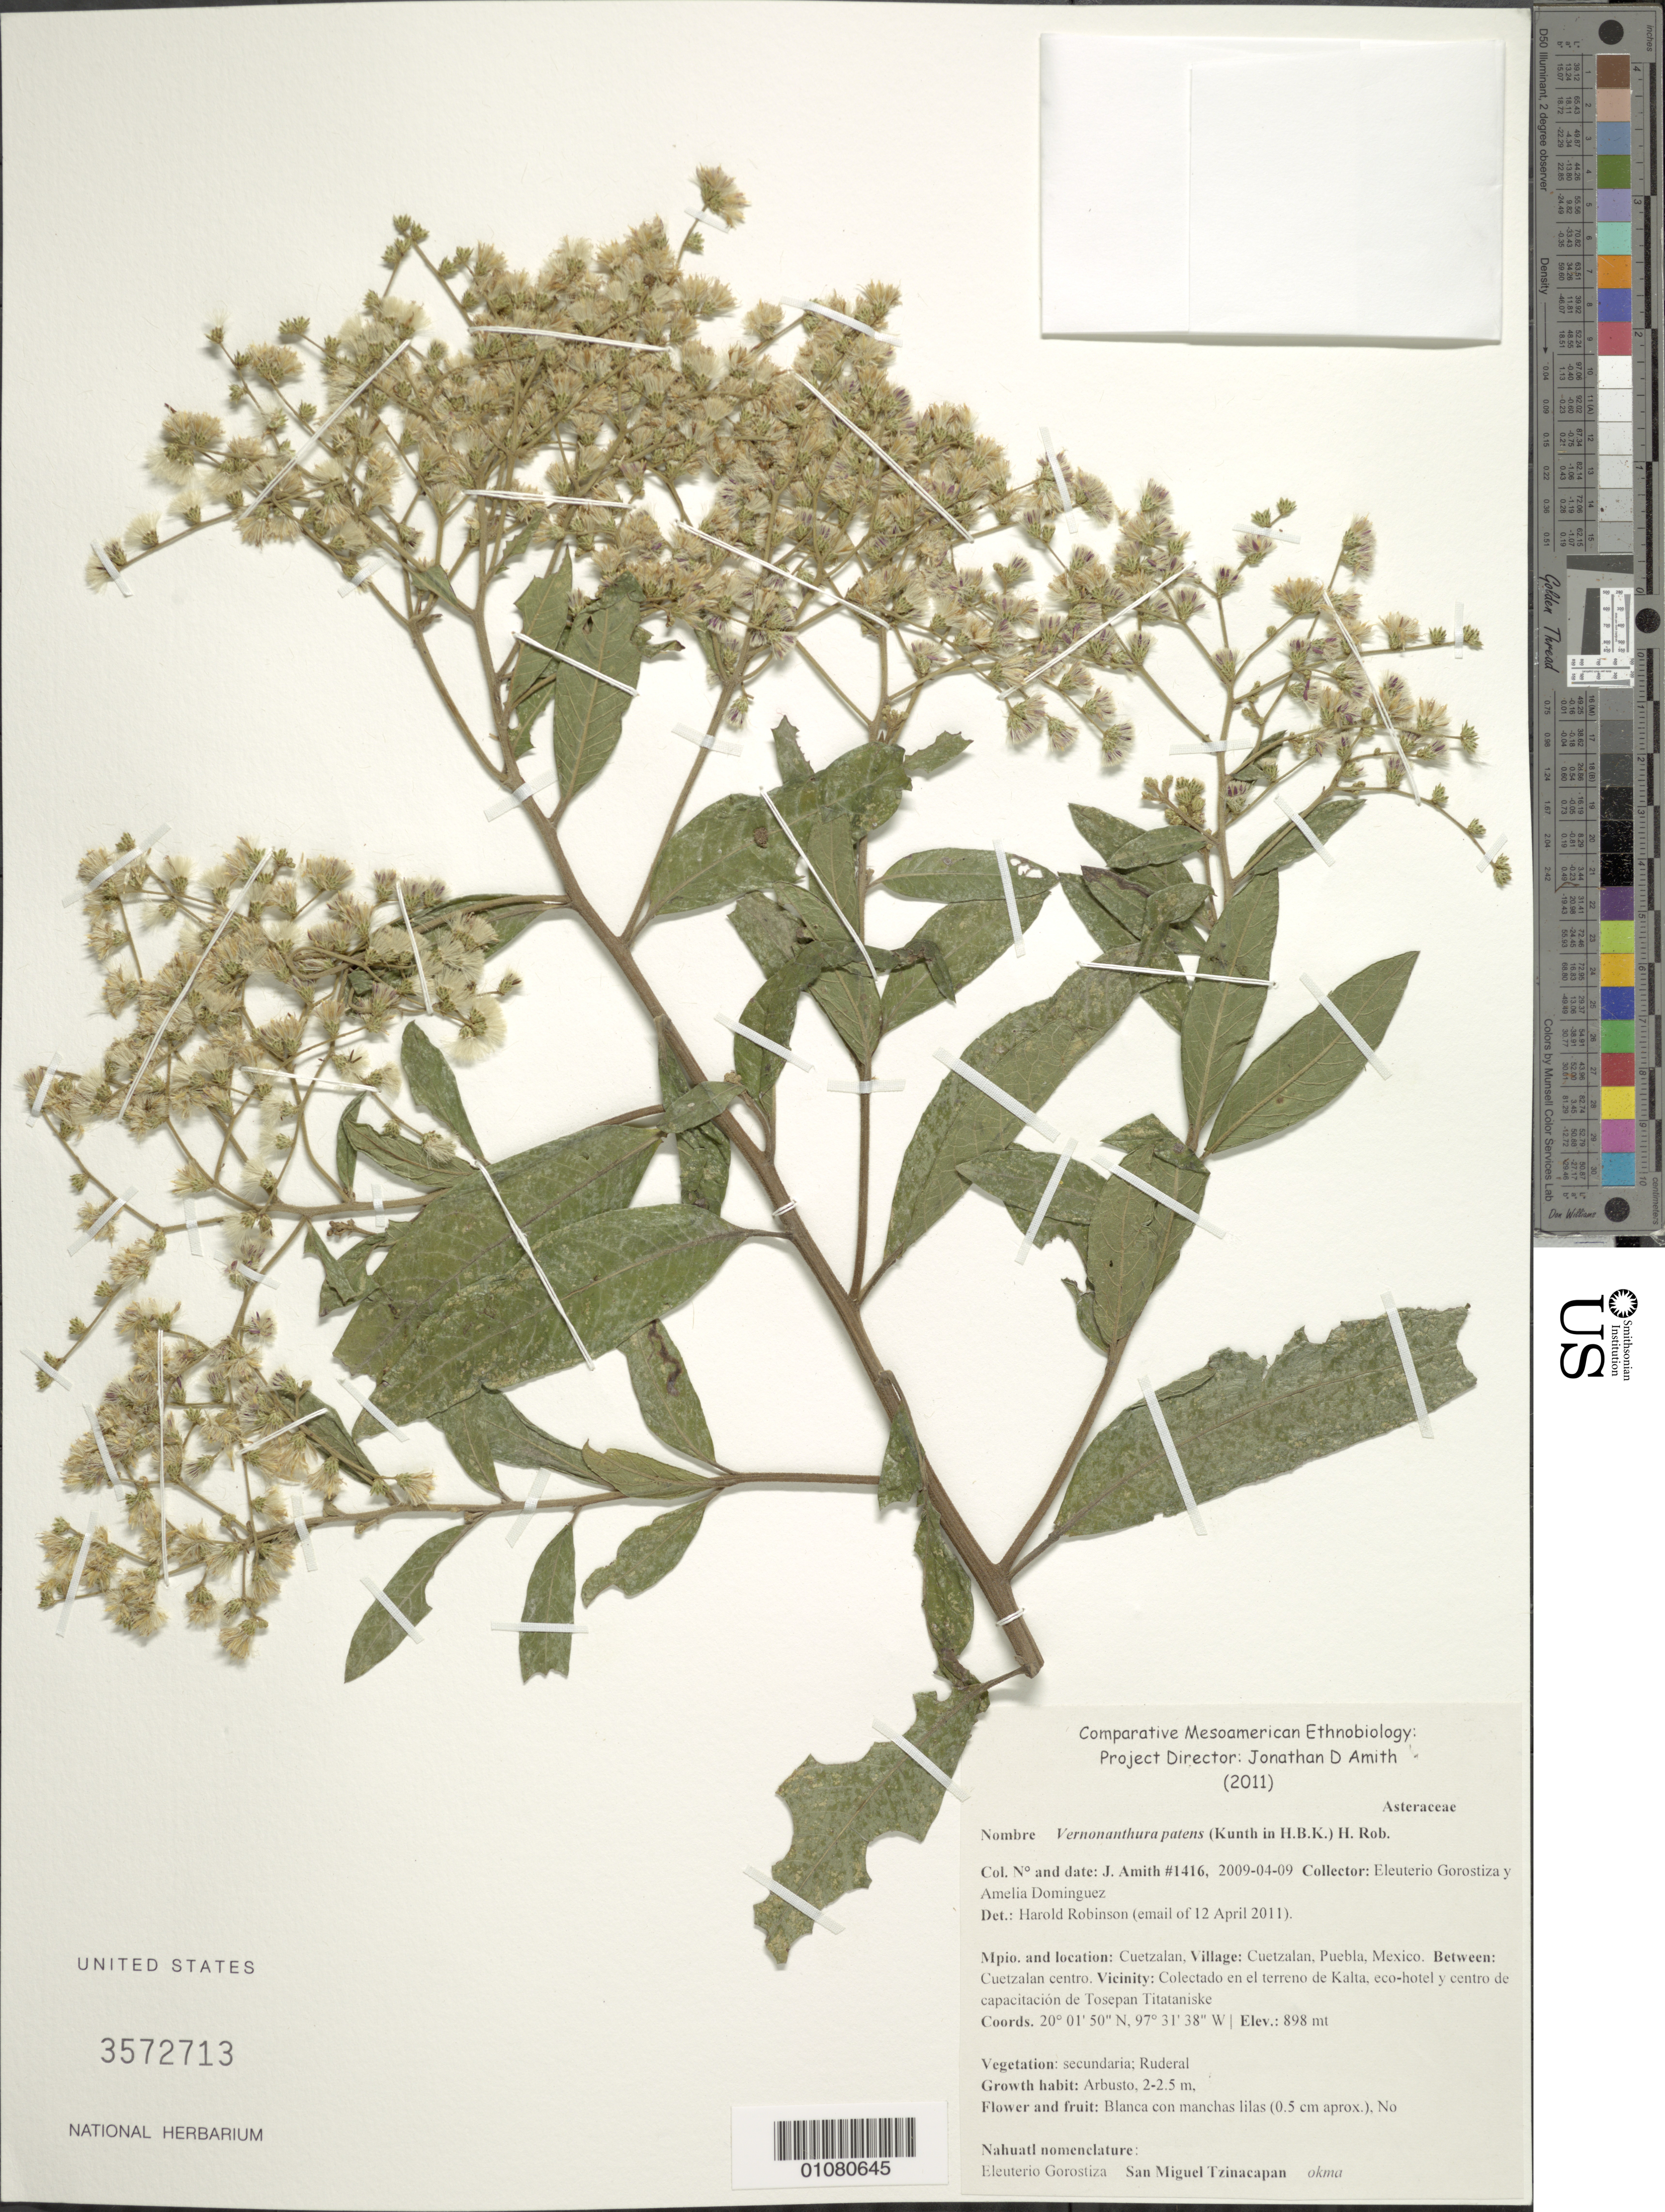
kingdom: Plantae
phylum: Tracheophyta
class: Magnoliopsida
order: Asterales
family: Asteraceae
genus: Vernonanthura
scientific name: Vernonanthura patens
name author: (Kunth) H. Rob.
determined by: Robinson, Harold E., (US)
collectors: J. D. Amith, E. Gorostiza S. & A. Dominguez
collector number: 1416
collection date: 2009-04-09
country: Mexico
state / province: Puebla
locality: Cuetzalan, Cuetzalan; Cuetzalan centro; colectado en el terreno de Kalta, eco-hotel y centro de capacitacion de Tosepan Titantaniske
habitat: Vegetation secundaria, ruderal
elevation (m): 898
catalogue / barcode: US 3572713